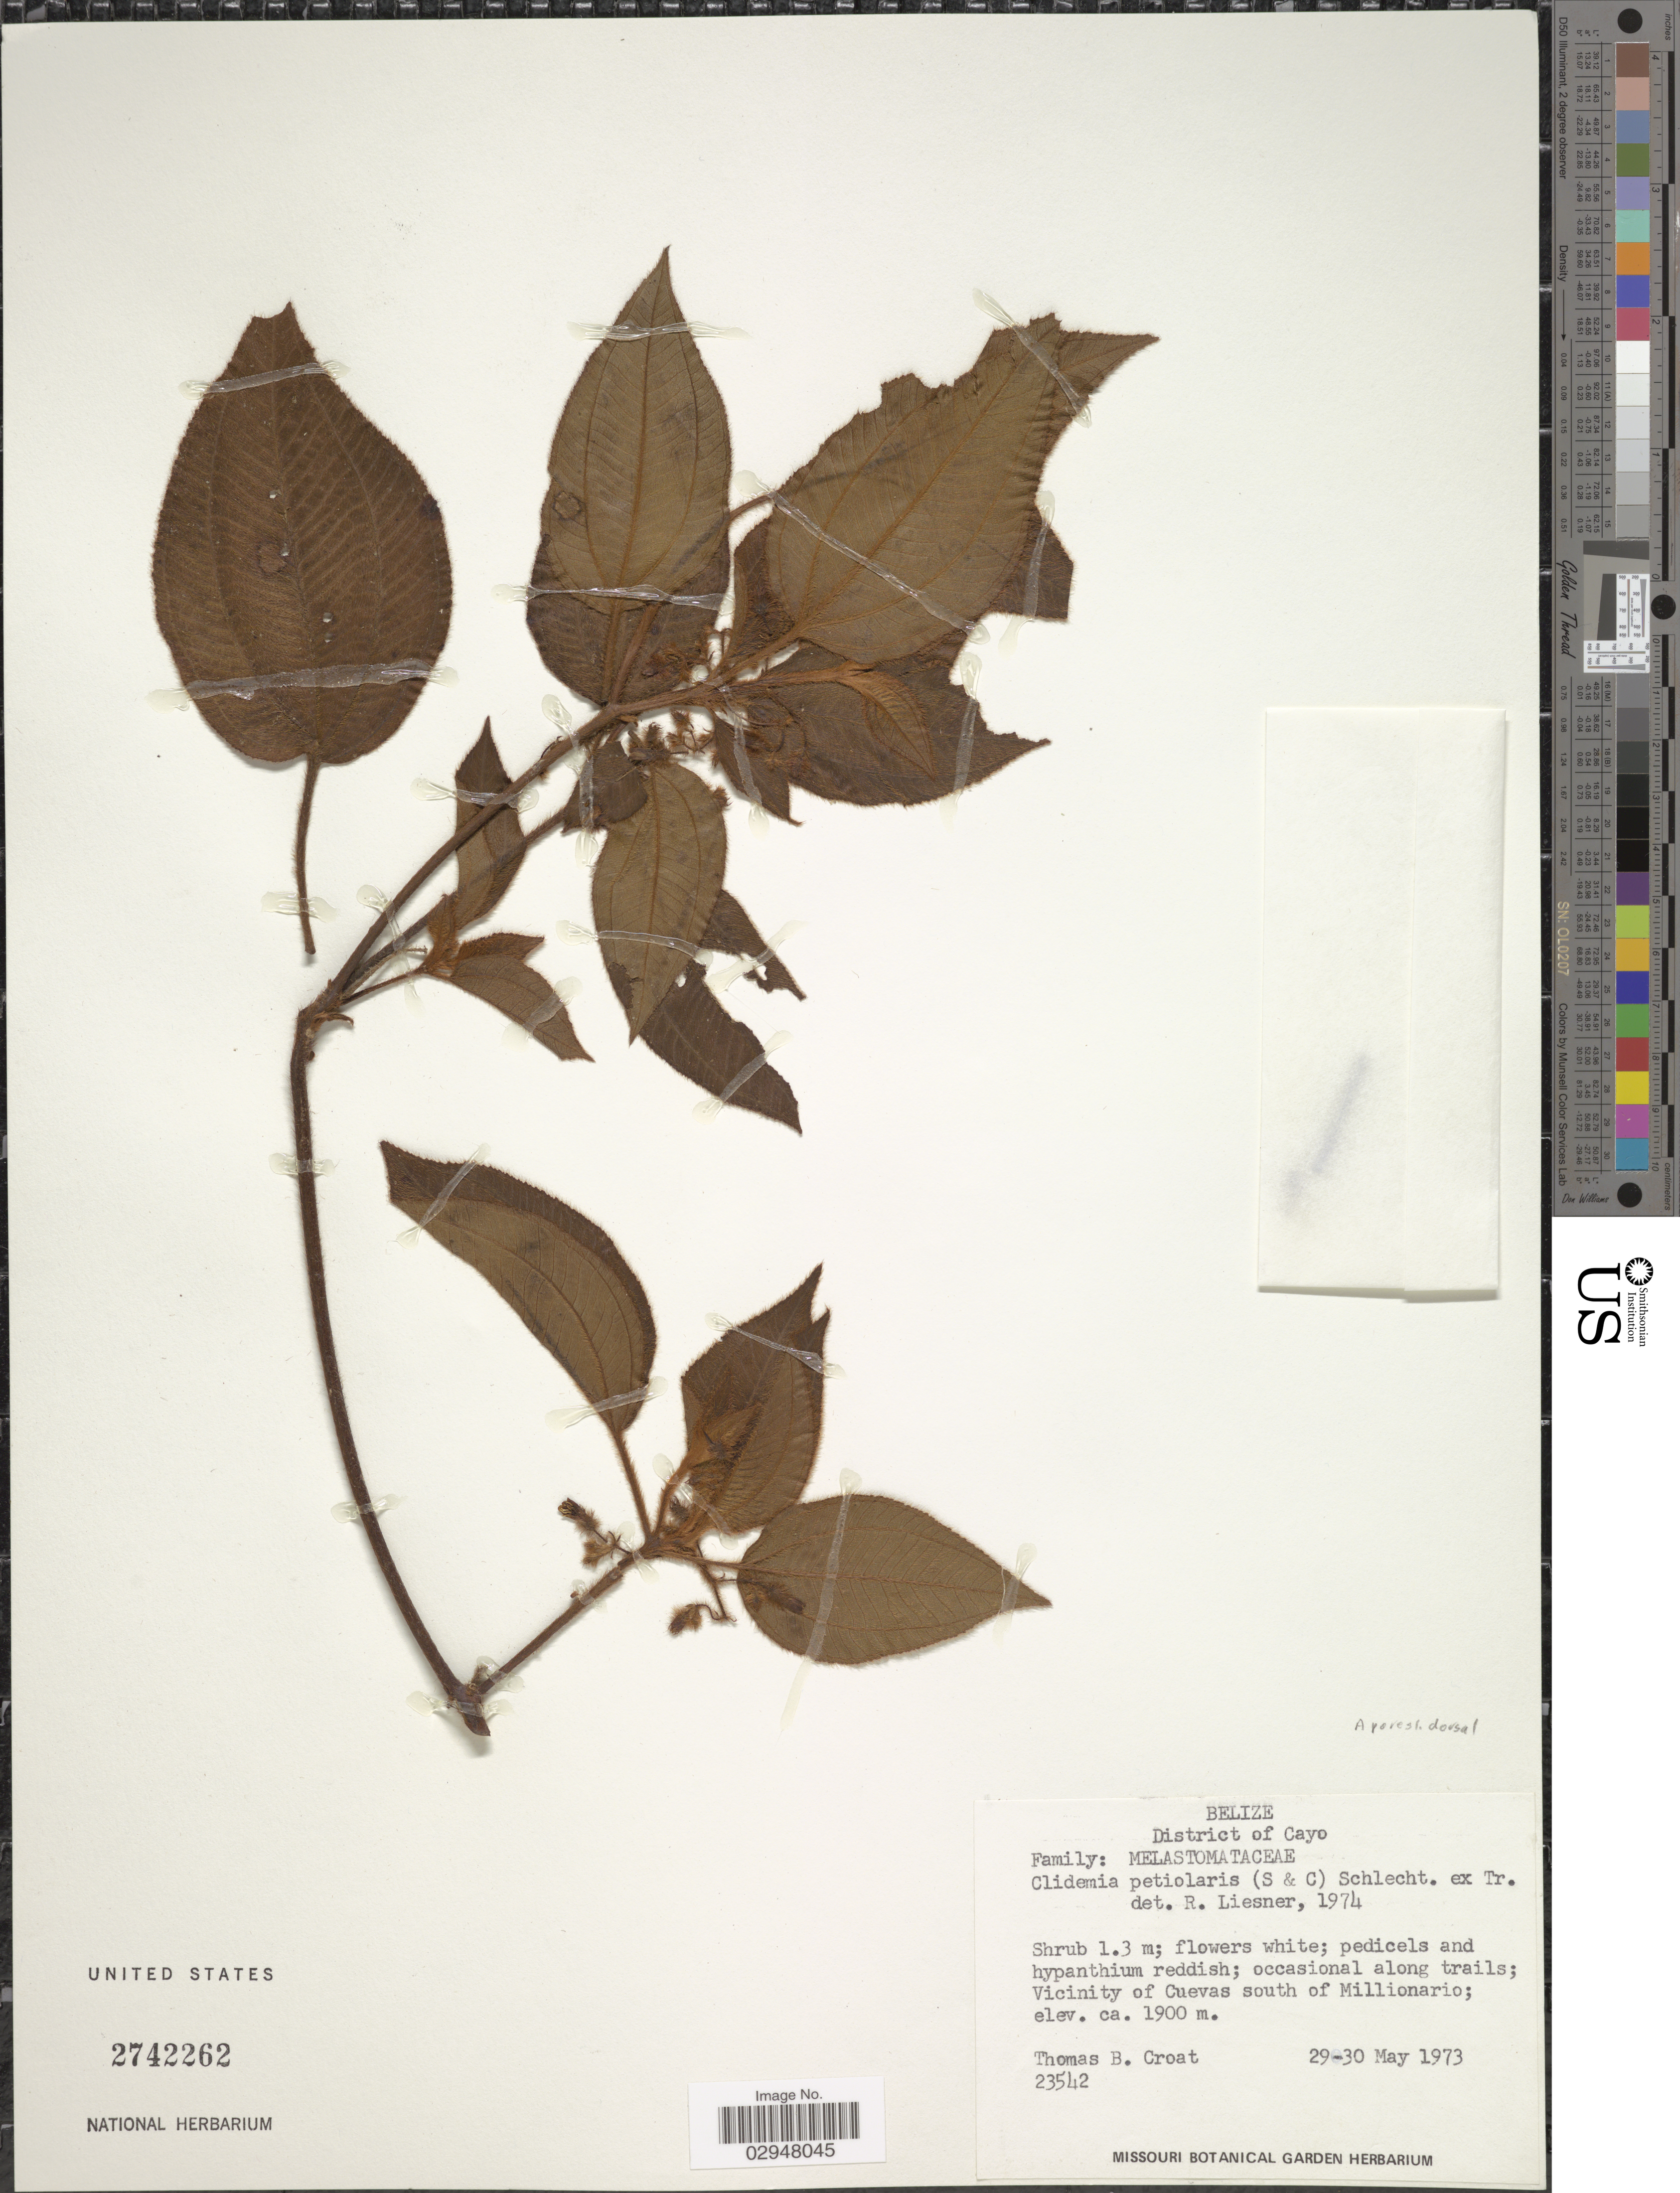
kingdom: Plantae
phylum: Tracheophyta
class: Magnoliopsida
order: Myrtales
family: Melastomataceae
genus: Clidemia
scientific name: Clidemia petiolaris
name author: (Schltdl. & Cham.) Schltdl. ex Triana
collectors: T. B. Croat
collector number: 23542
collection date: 1973-05-29/1973-05-30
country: Belize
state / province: Cayo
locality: District of Cayo, Vicinity of Cuevas south of Millionario.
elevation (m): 1900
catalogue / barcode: US 2742262